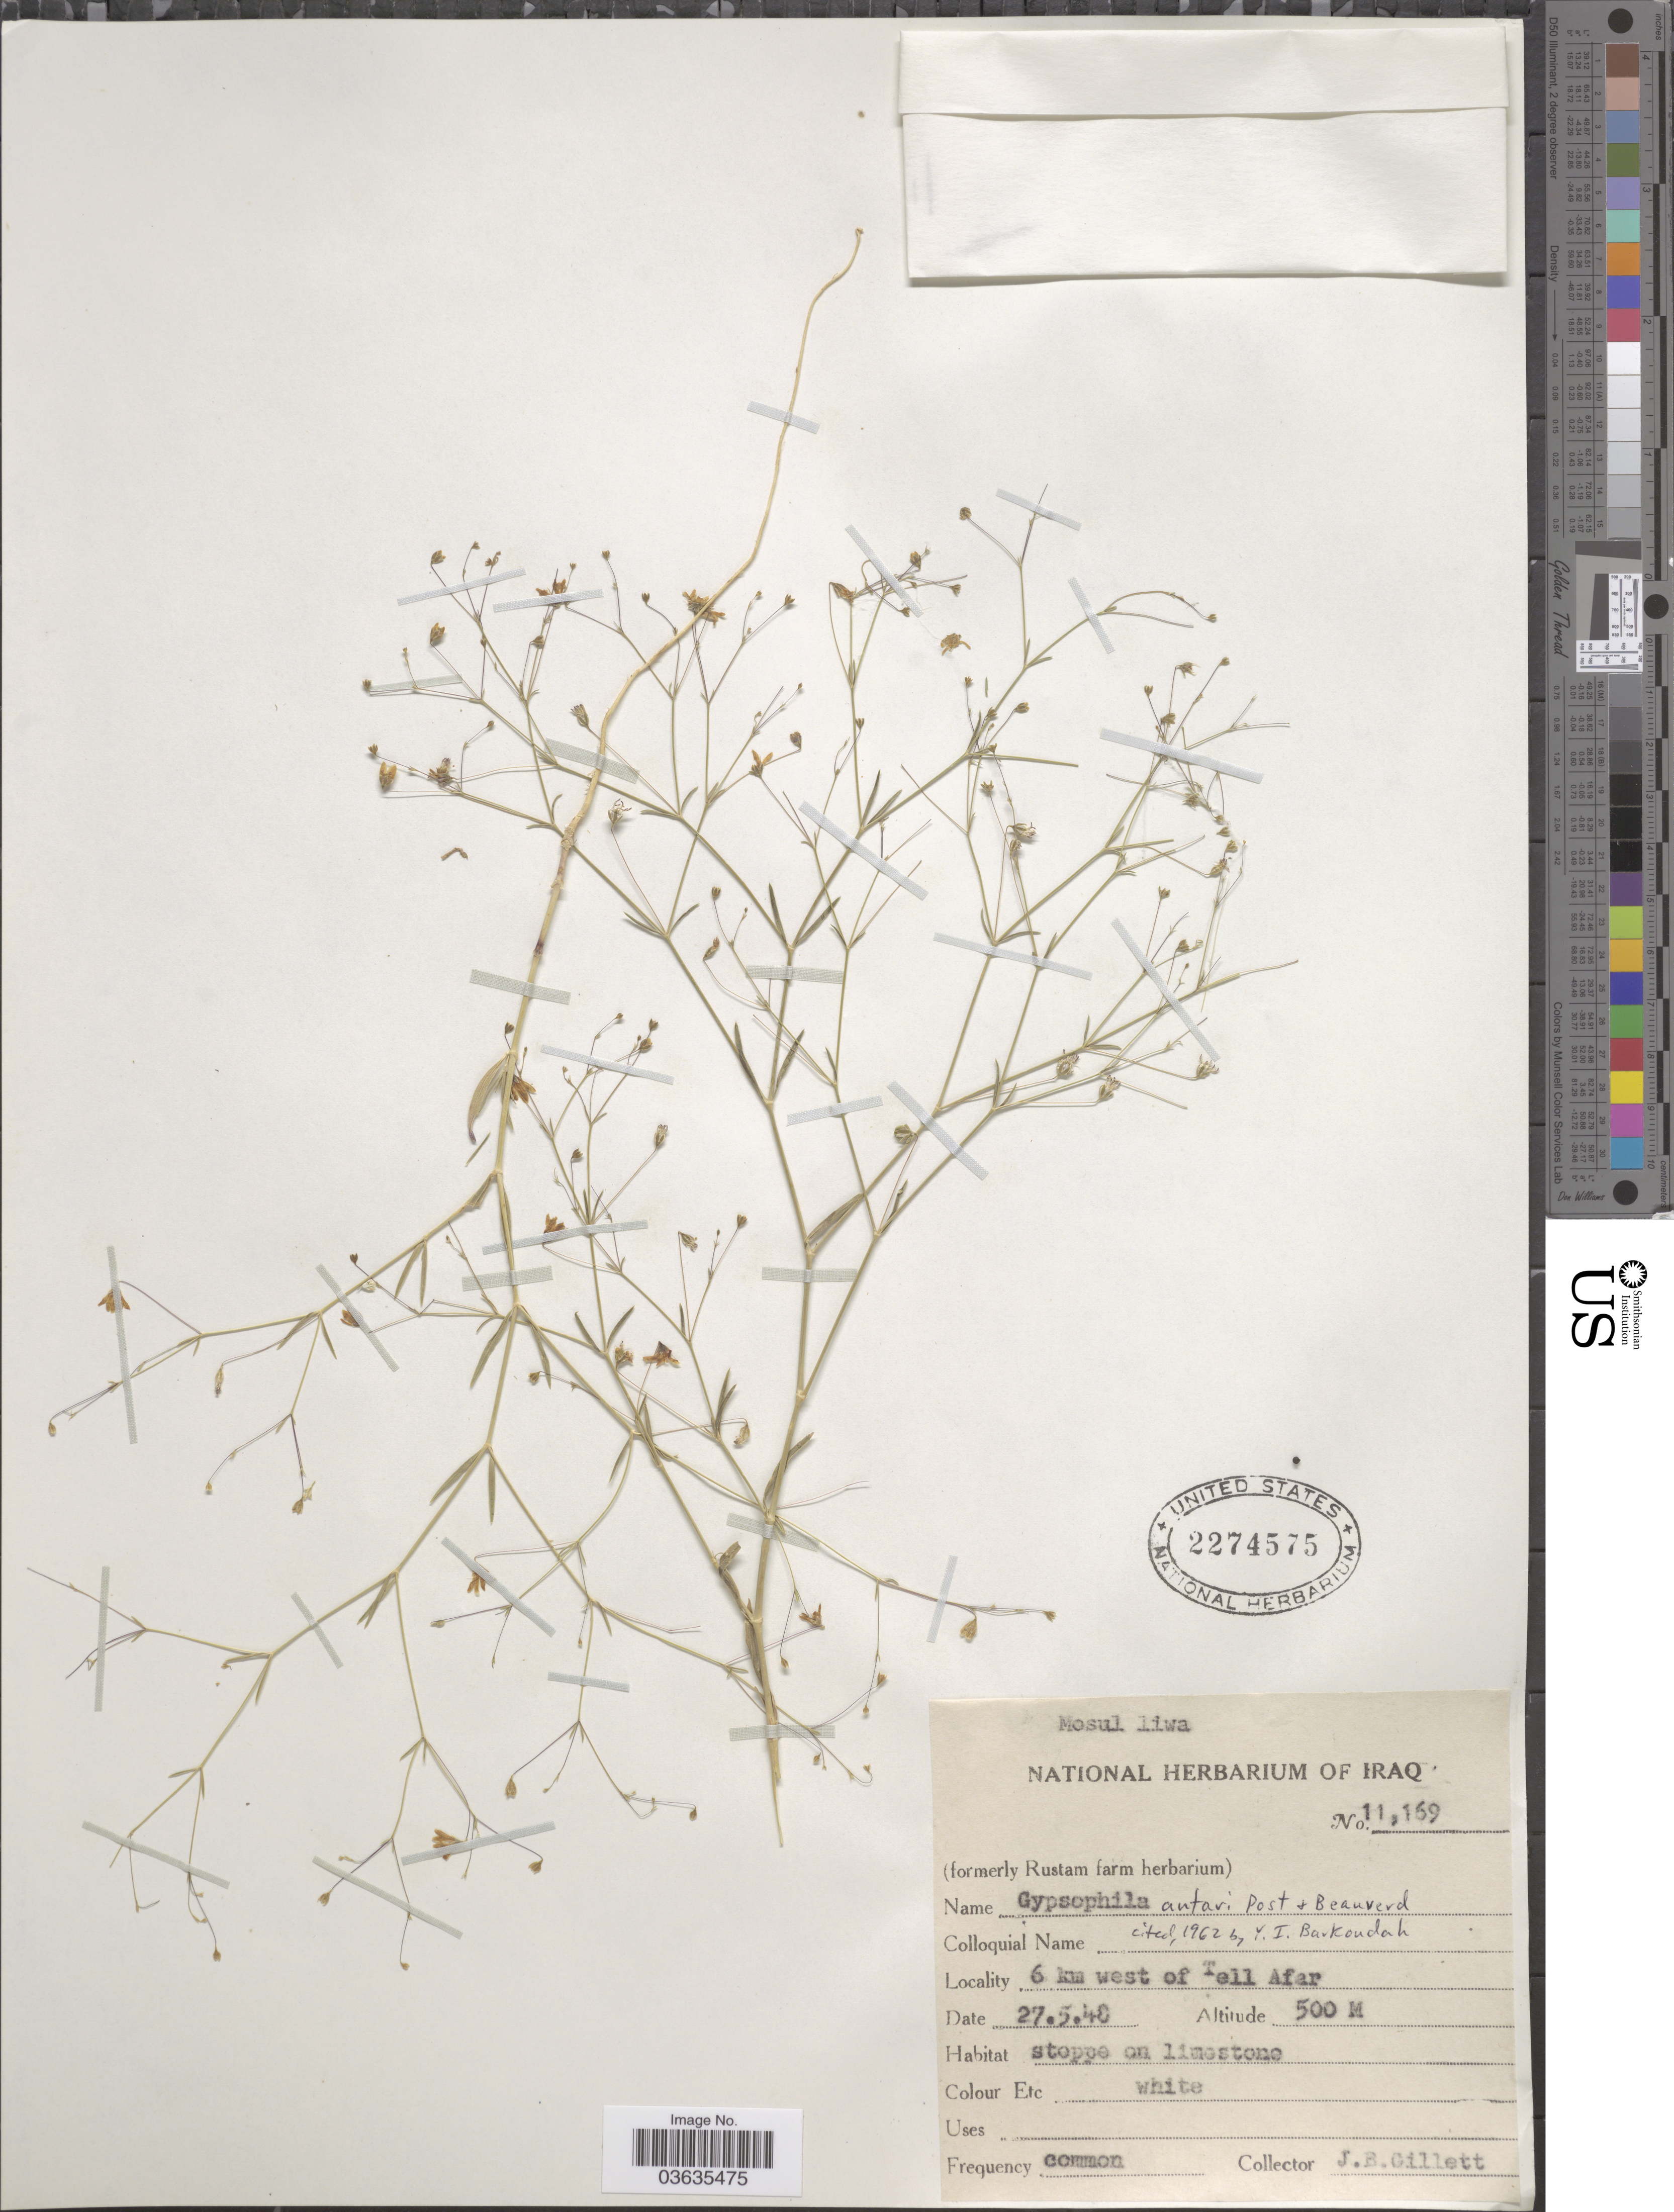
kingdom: Plantae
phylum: Tracheophyta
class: Magnoliopsida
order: Caryophyllales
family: Caryophyllaceae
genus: Gypsophila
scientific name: Gypsophila antari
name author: Post & Beauverd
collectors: J. B. Gillett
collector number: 11169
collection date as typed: Transcribed d/m/y: 27/5/40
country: Iraq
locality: Mosul liwa. 6 km west of Tell Afar.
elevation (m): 500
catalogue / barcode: US 2274575